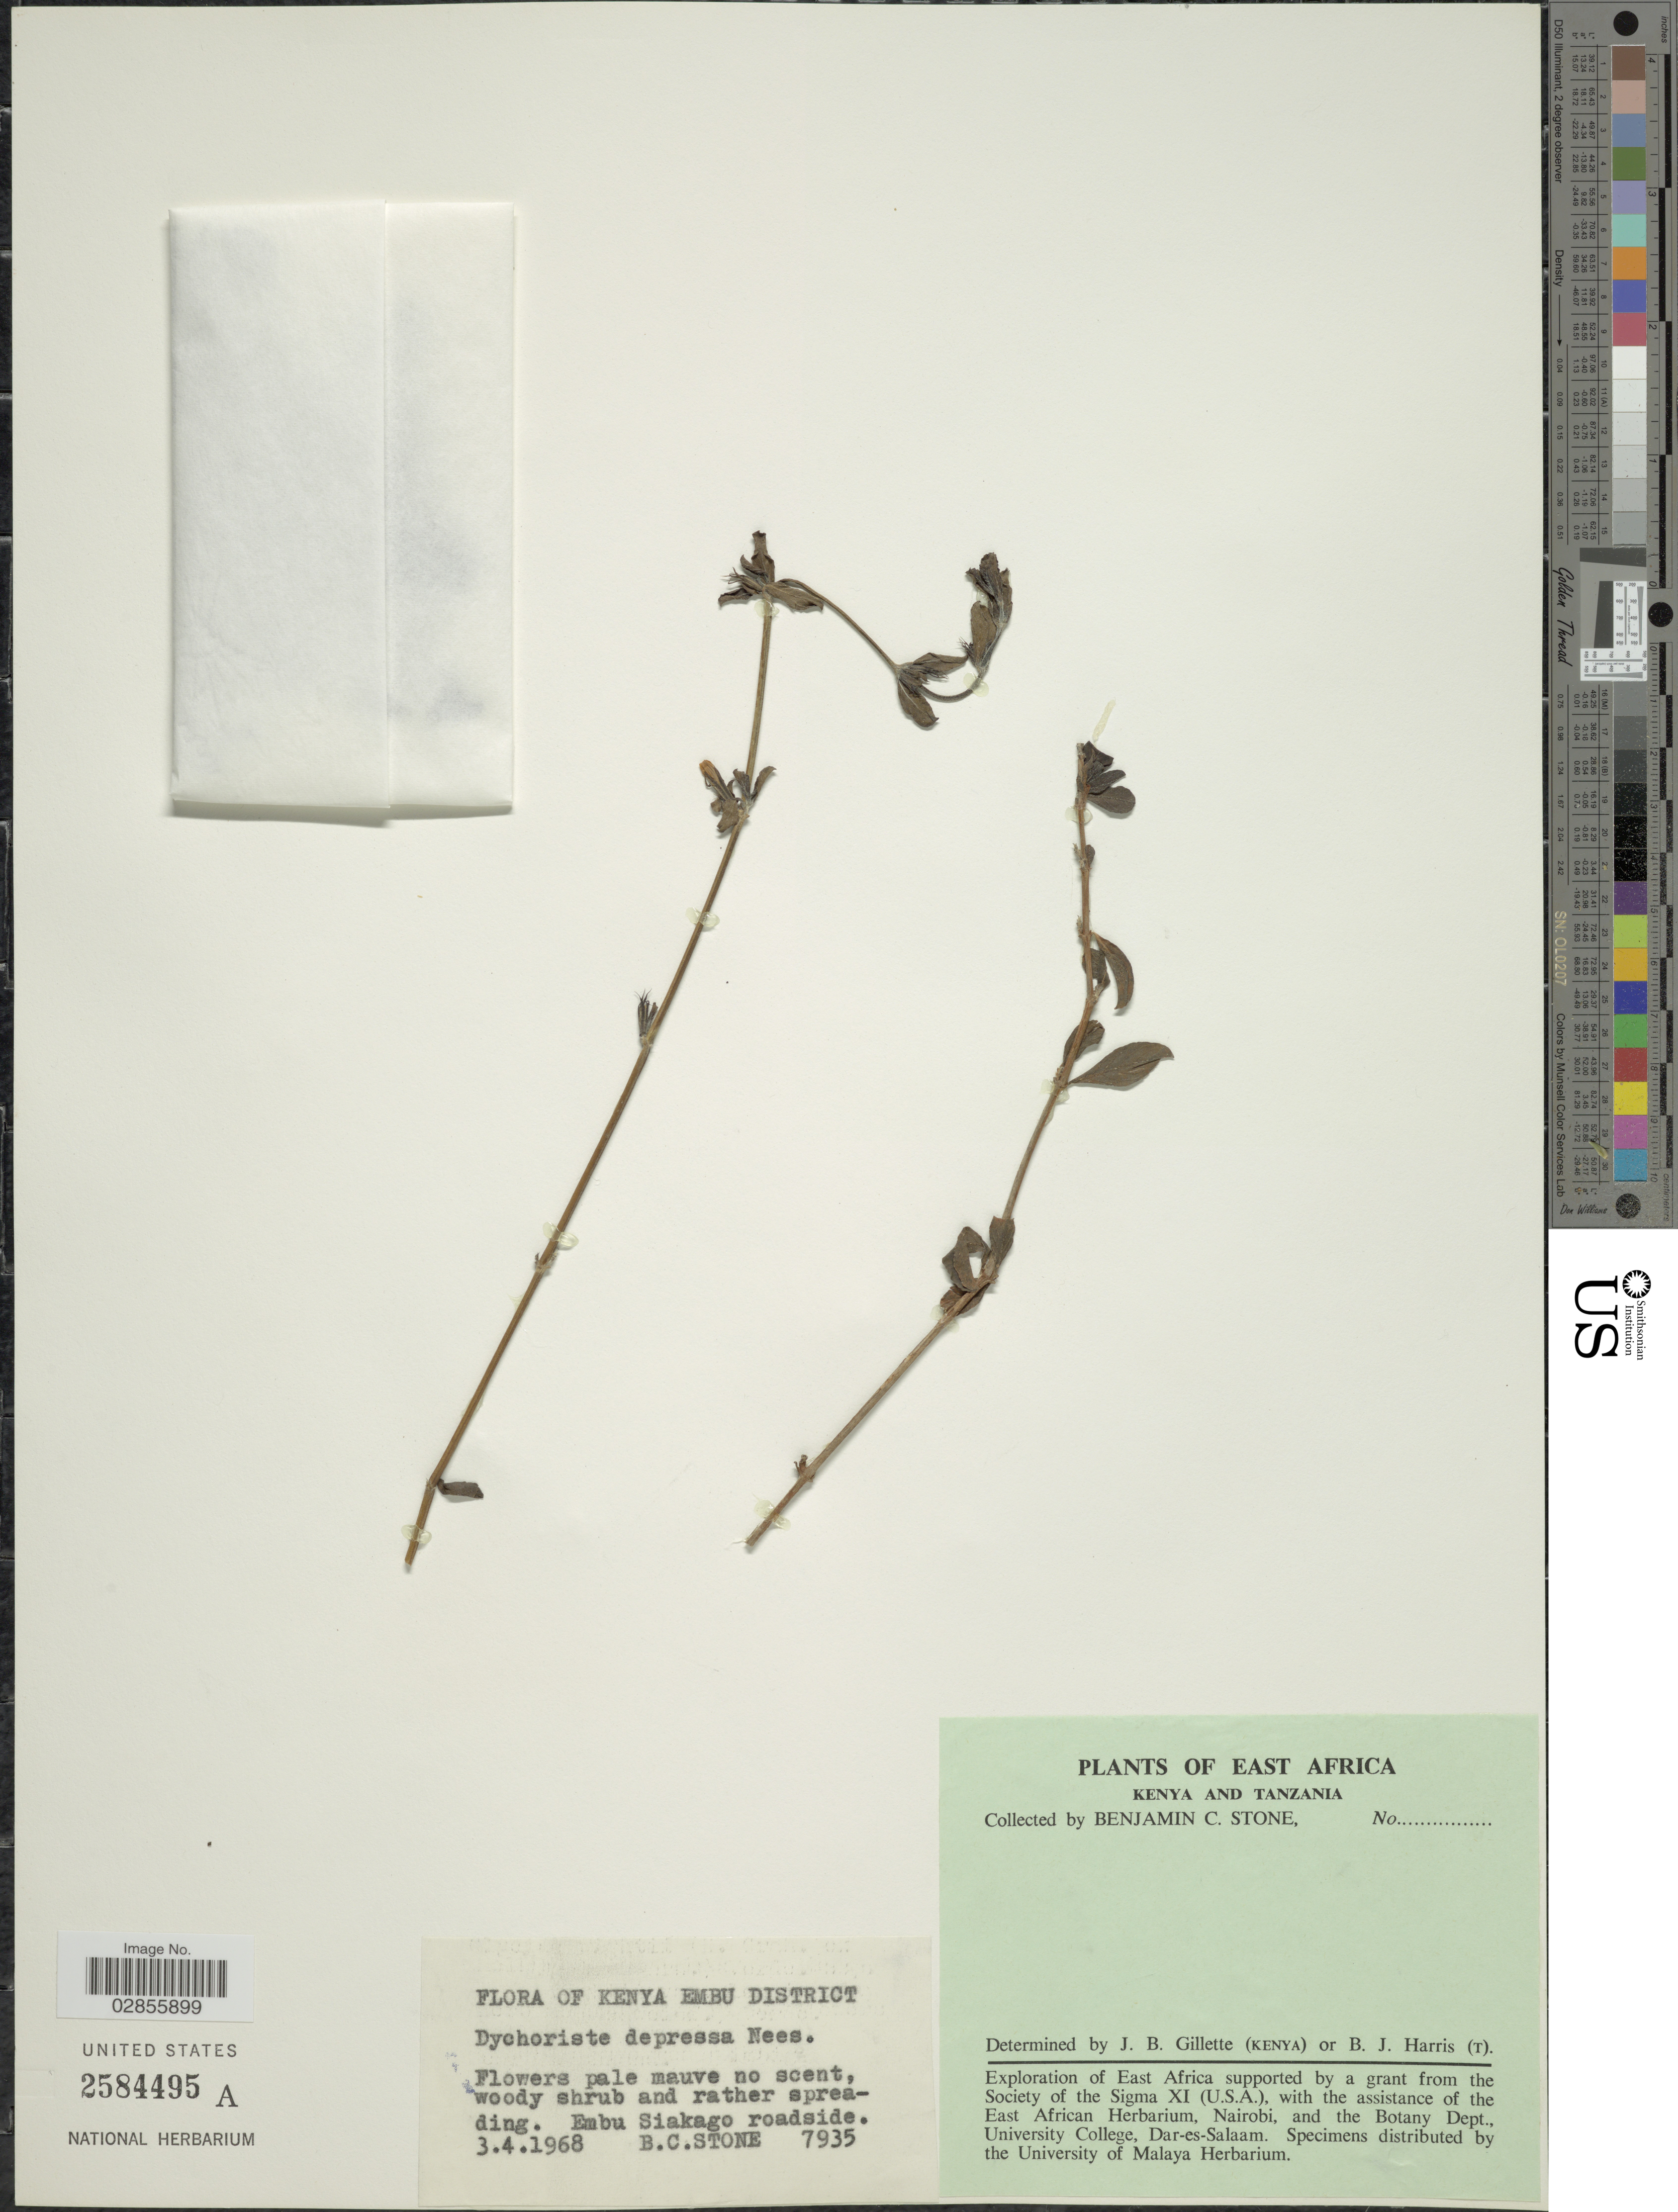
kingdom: Plantae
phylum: Tracheophyta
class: Magnoliopsida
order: Lamiales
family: Acanthaceae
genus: Dyschoriste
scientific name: Dyschoriste erecta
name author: (Burm. f.) Kuntze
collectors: B. C. Stone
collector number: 7935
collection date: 1968-04-03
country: Kenya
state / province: Embu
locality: Embu District. Embu Siakago roadside.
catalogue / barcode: US 2584495A